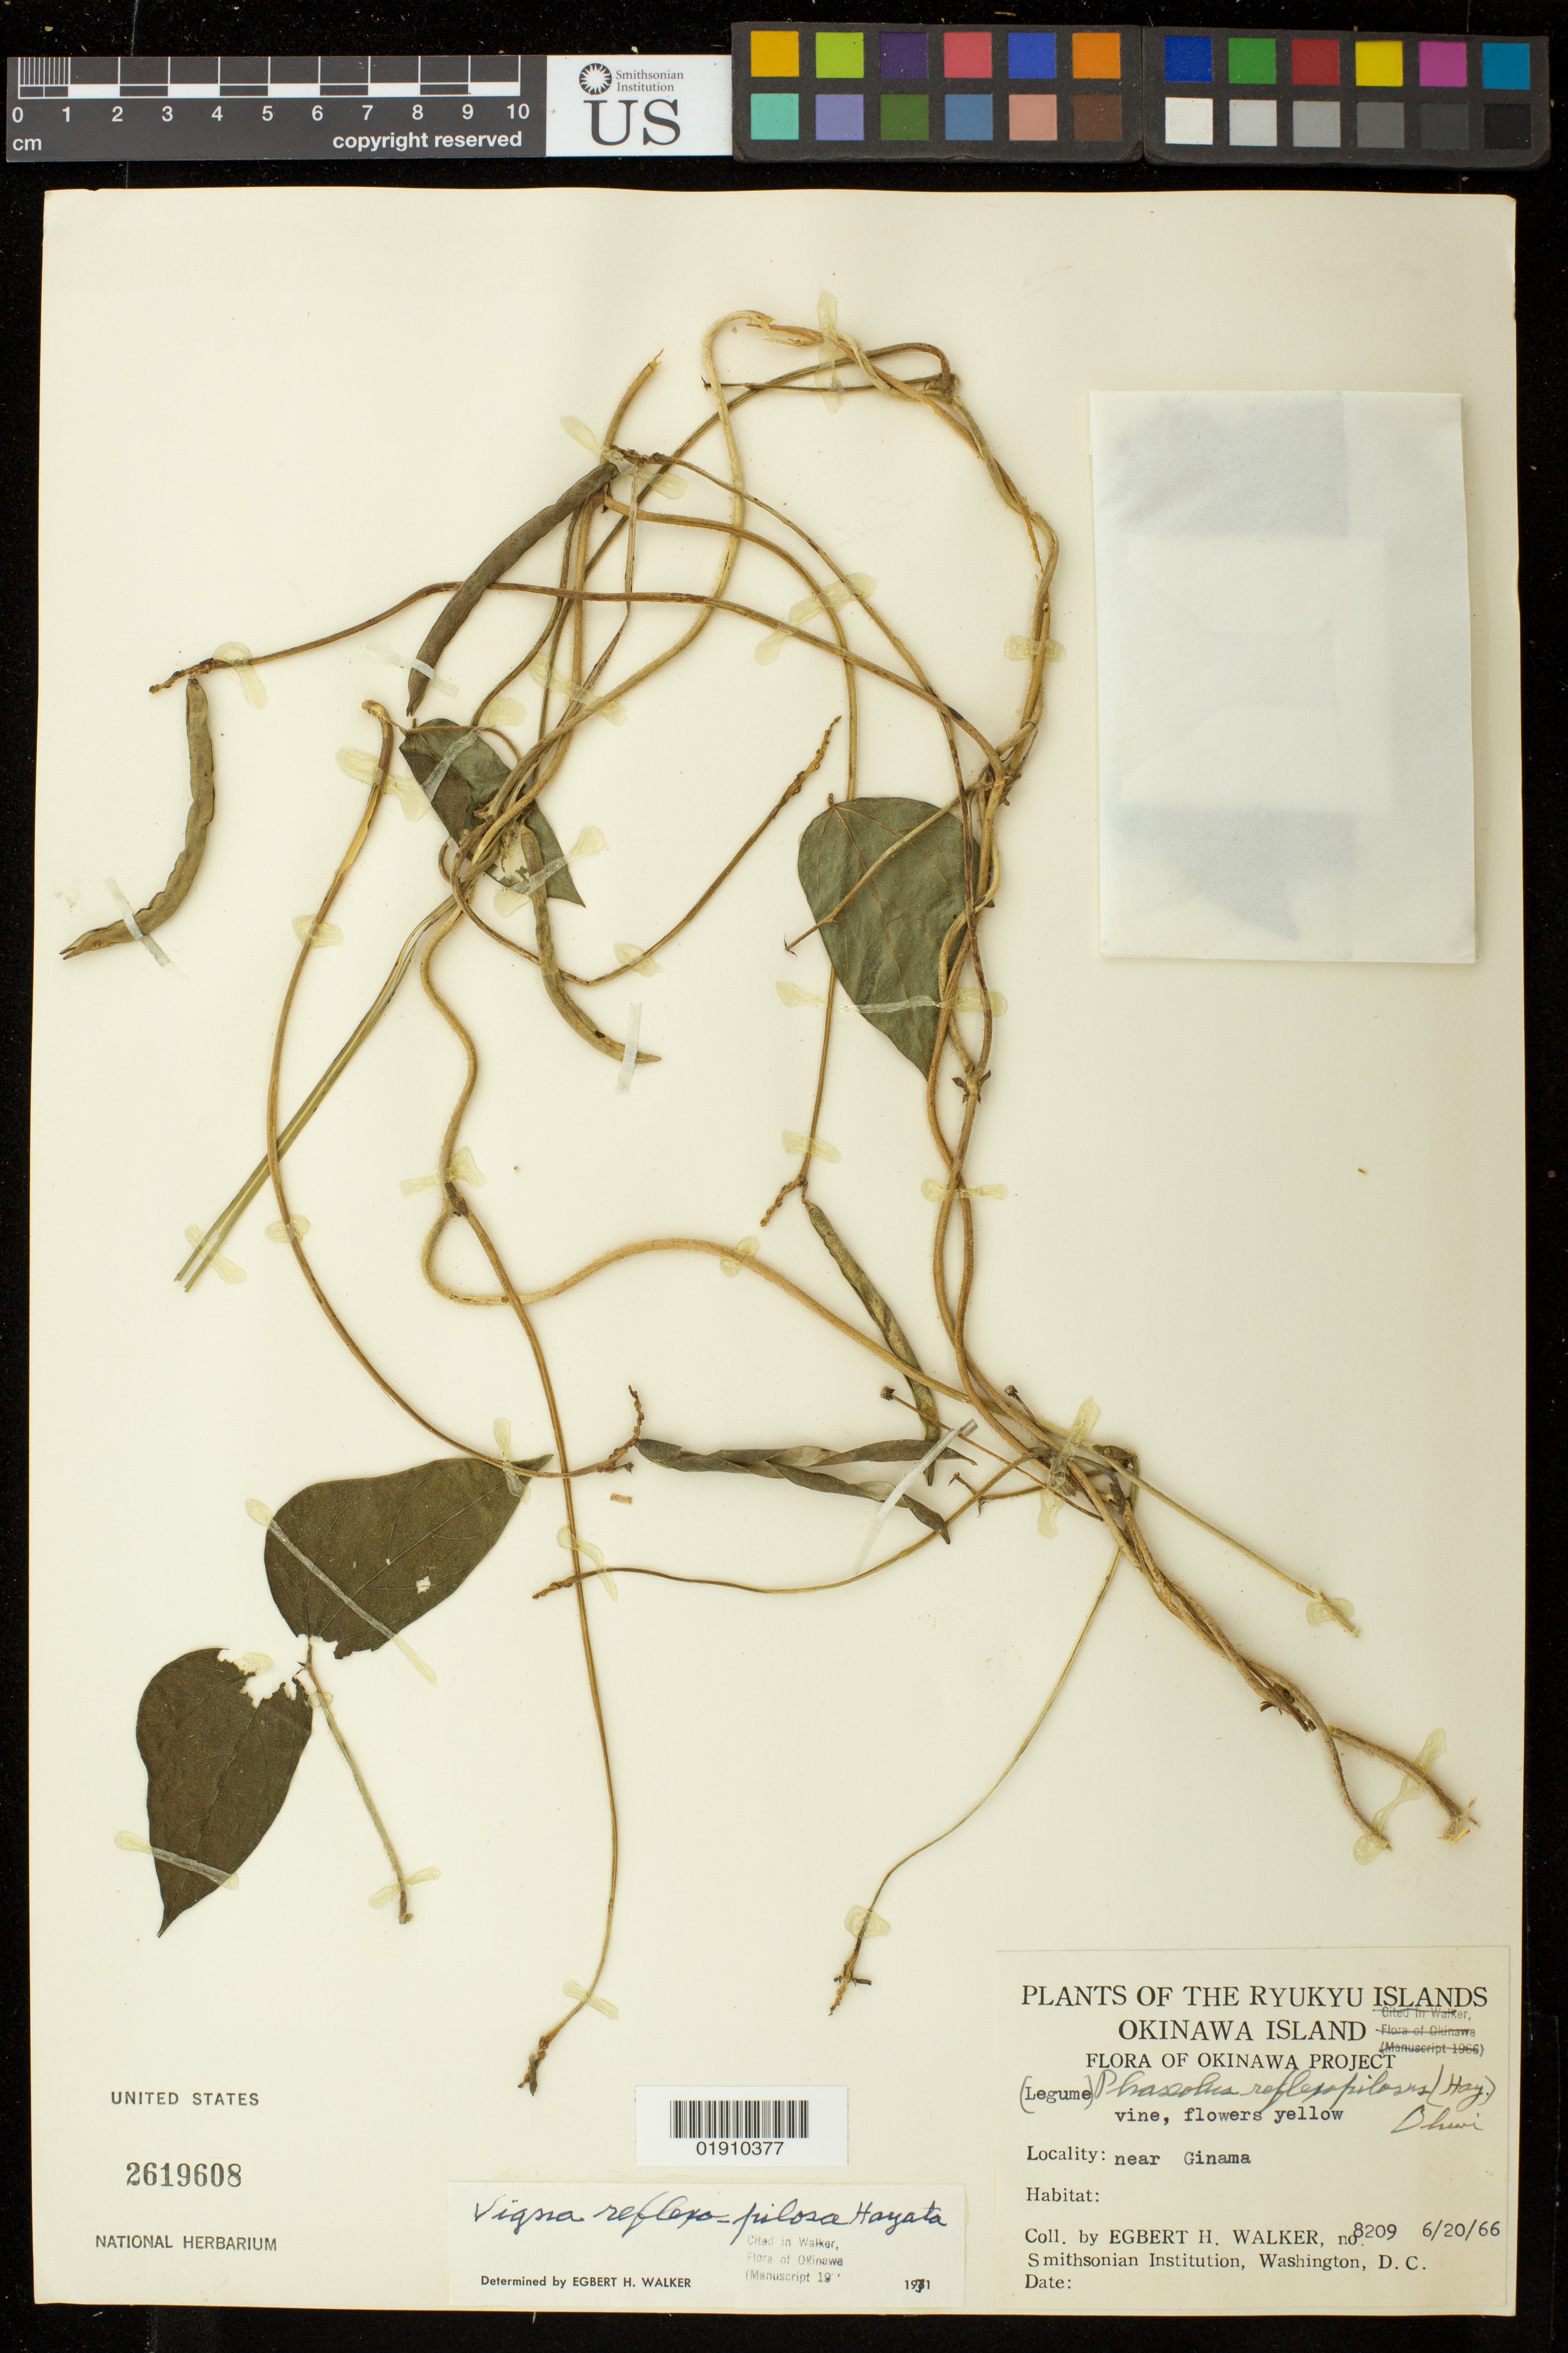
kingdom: Plantae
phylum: Tracheophyta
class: Magnoliopsida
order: Fabales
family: Fabaceae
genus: Vigna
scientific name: Vigna reflexopilosa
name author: Hayata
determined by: Walker, E. H.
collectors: E. H. Walker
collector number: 8209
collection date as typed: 6/20/66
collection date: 1966-06-20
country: Japan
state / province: Okinawa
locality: Ryukyu Islands, Okinawa Island, near Ginama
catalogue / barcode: US 2619608